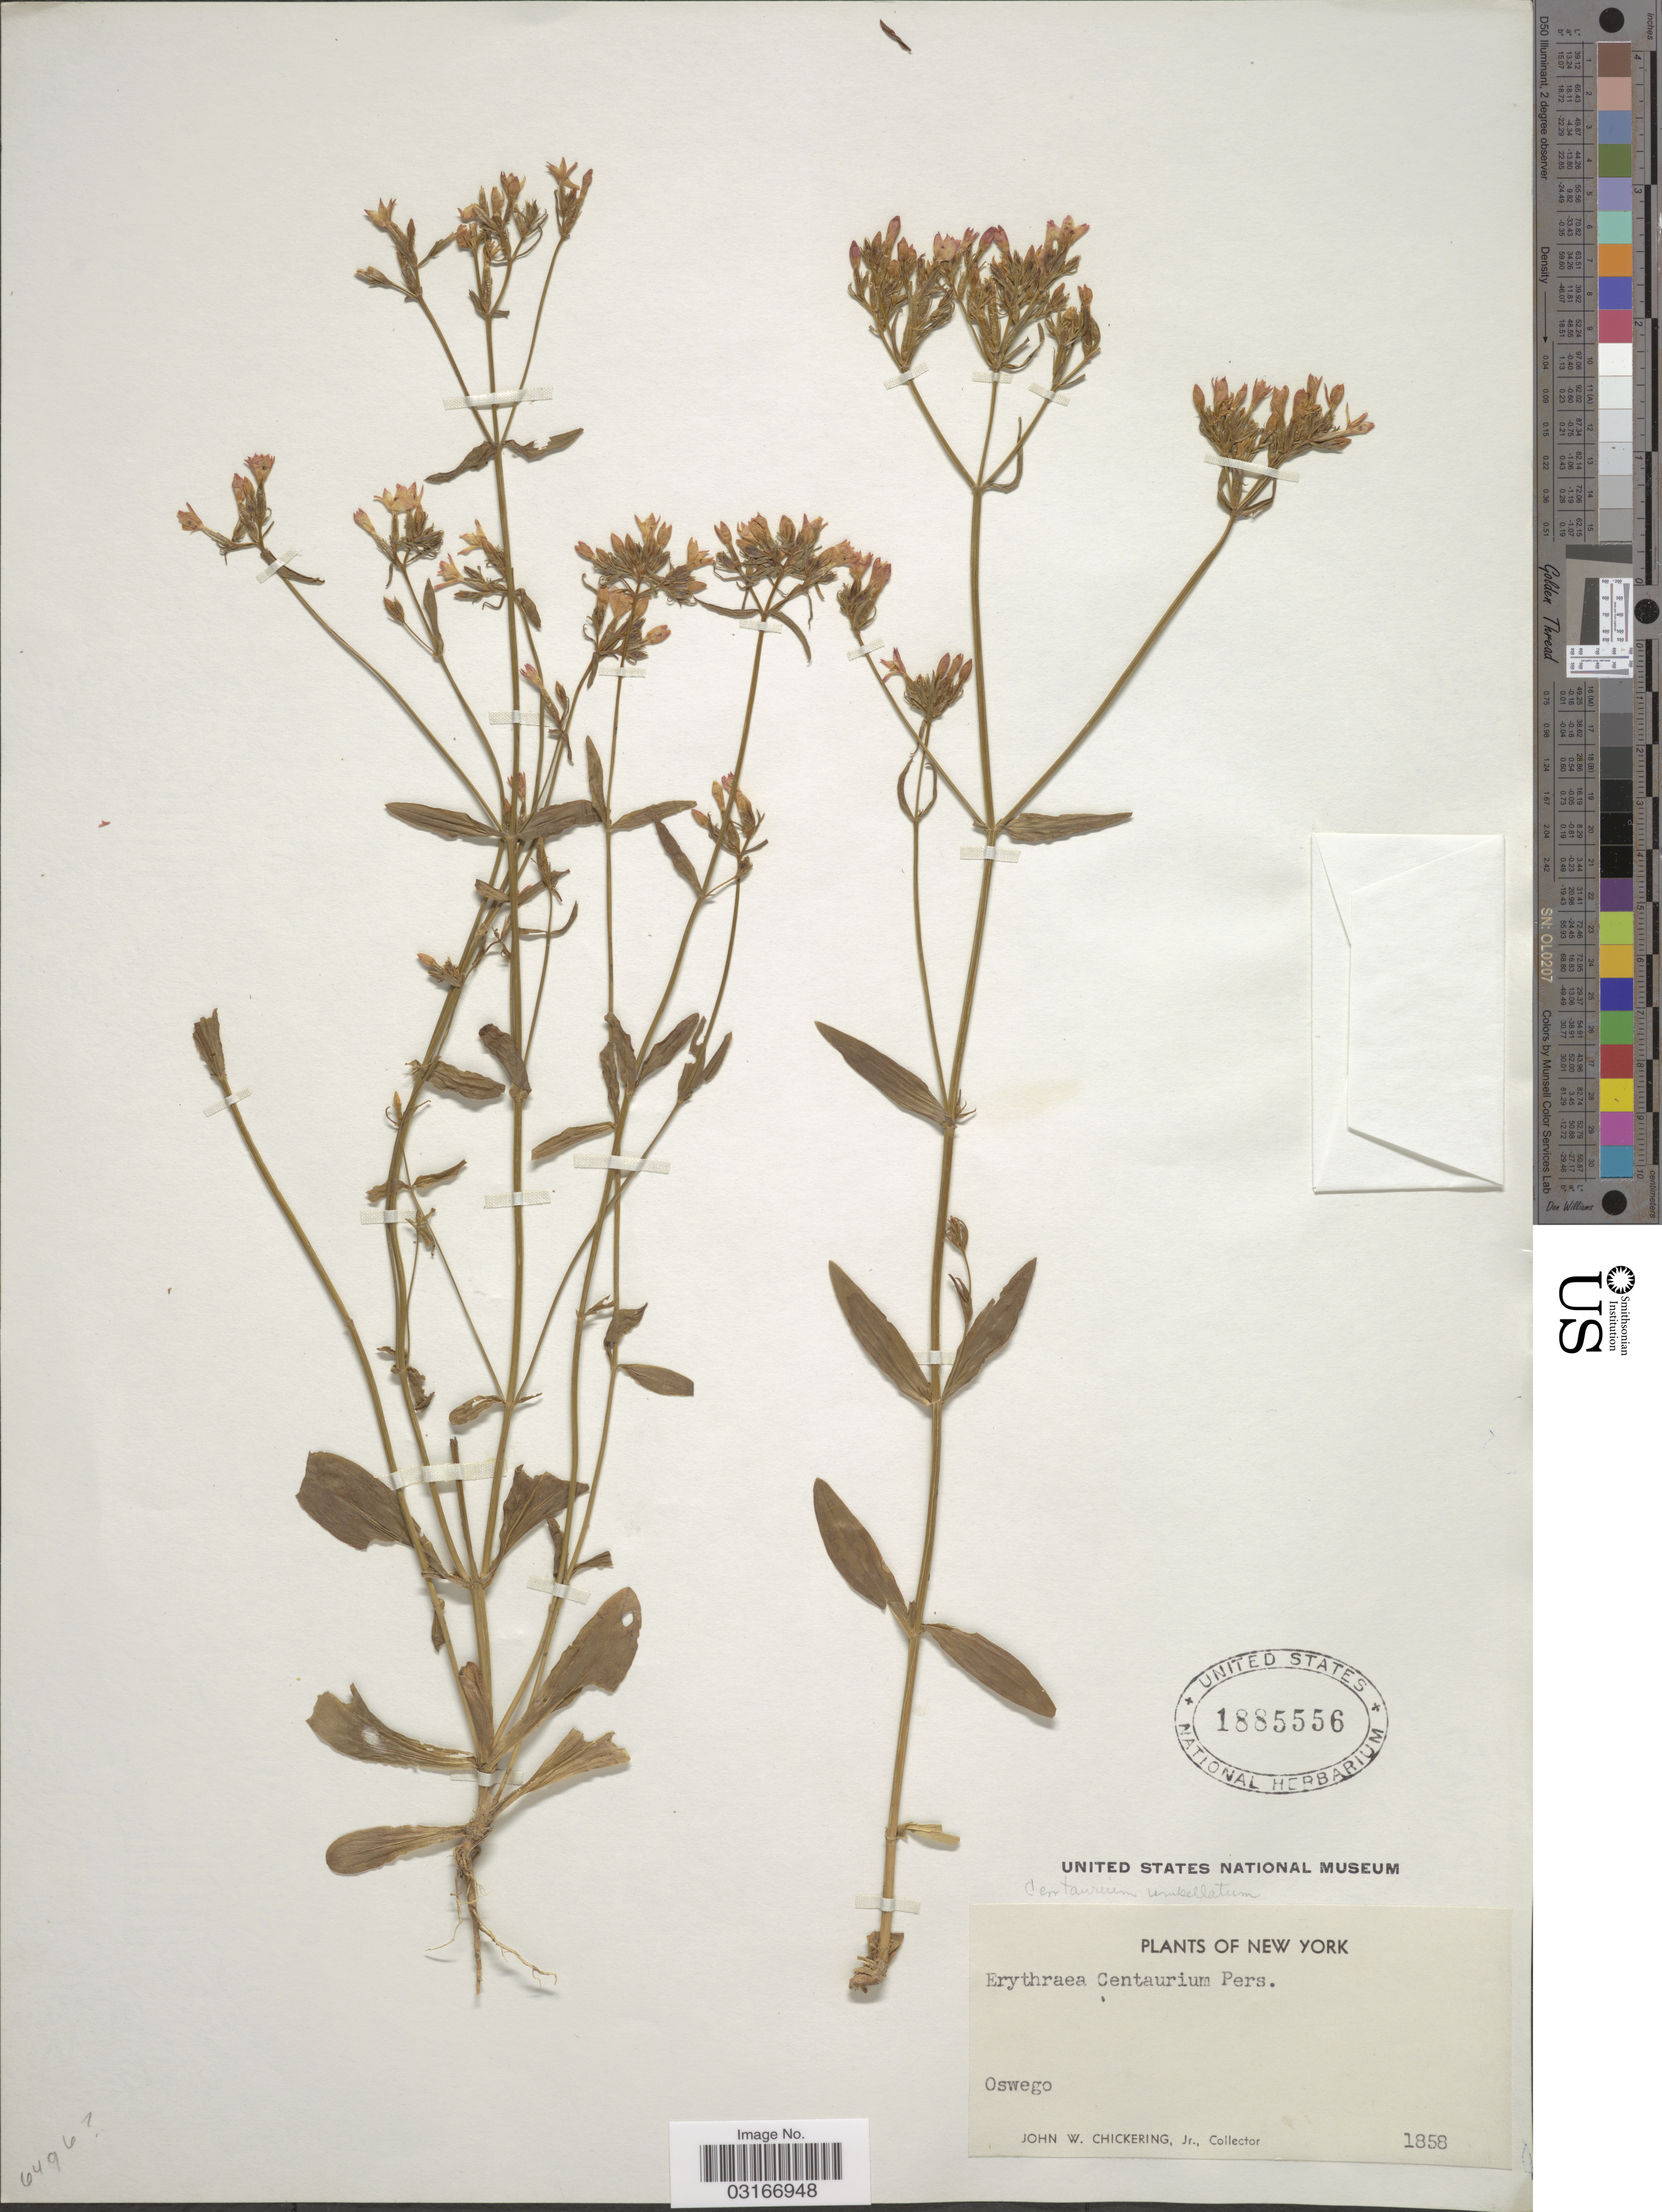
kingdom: Plantae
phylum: Tracheophyta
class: Magnoliopsida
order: Gentianales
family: Gentianaceae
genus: Centaurium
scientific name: Centaurium centaurium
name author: (L.) W. Wight ex Piper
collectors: J. Chickering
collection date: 1858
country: United States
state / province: New York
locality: Oswego.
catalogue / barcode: US 1885556